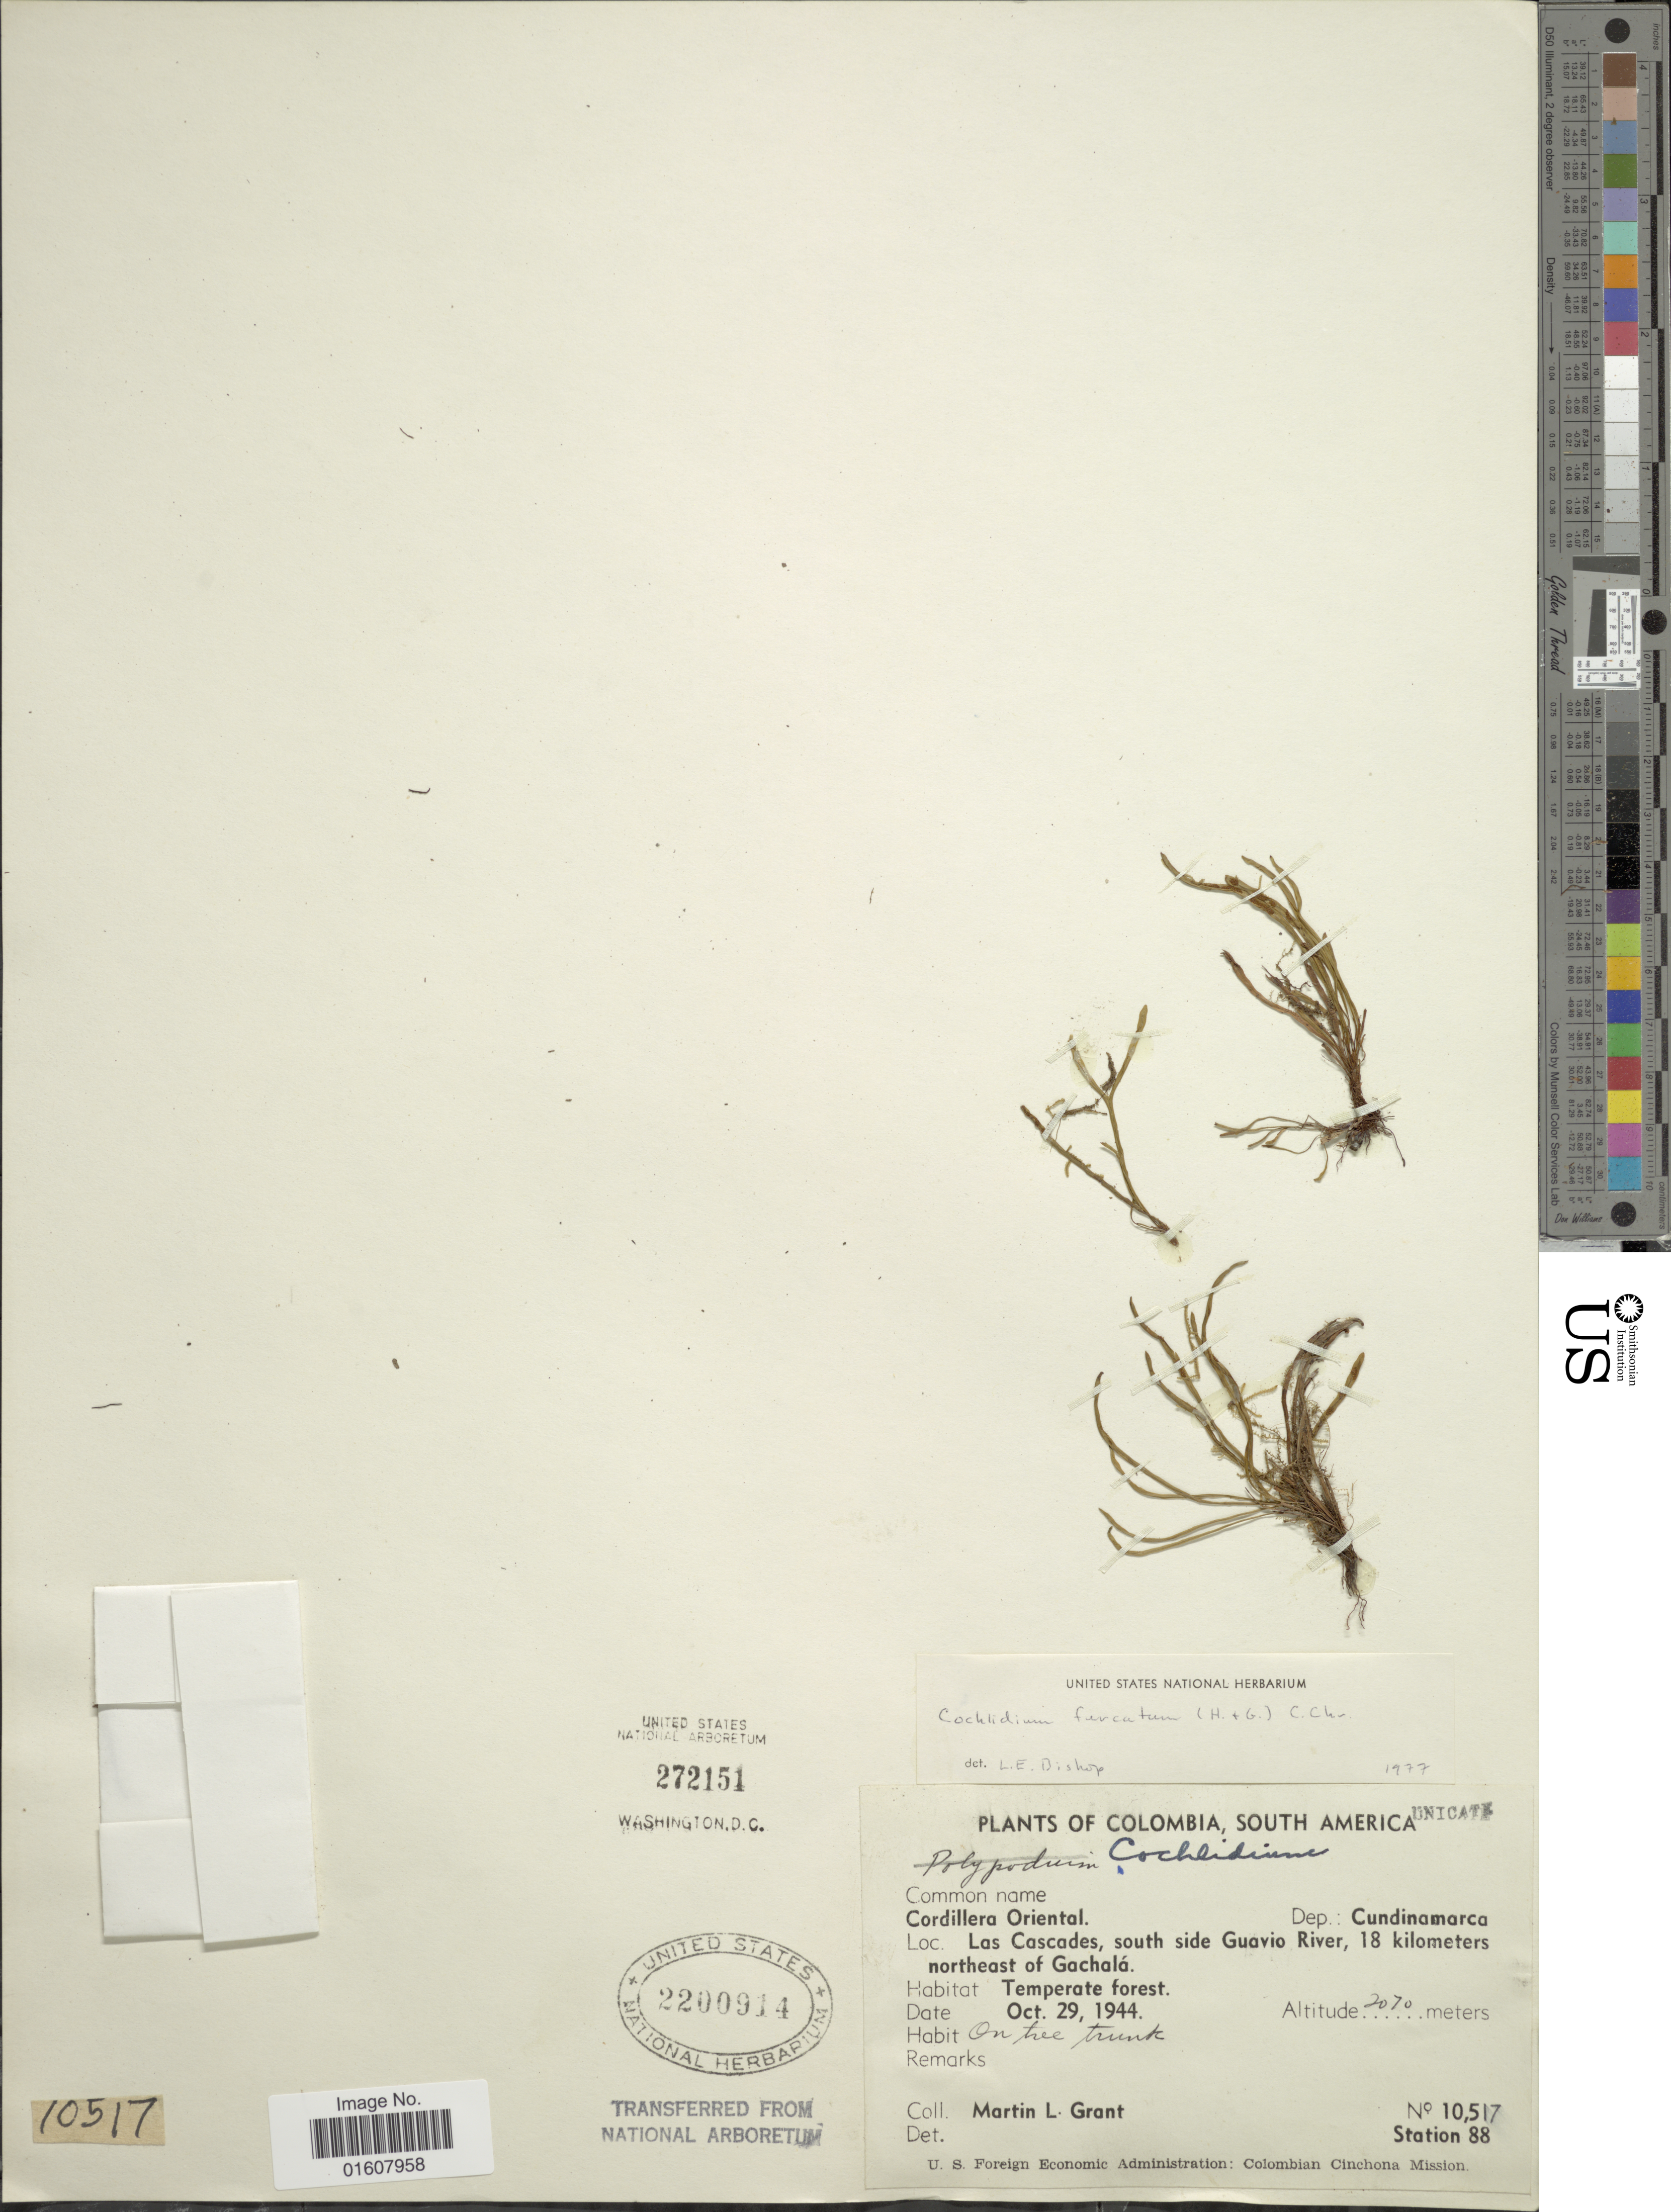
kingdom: Plantae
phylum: Tracheophyta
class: Polypodiopsida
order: Polypodiales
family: Polypodiaceae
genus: Cochlidium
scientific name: Cochlidium furcatum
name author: (Hook. & Grev.) C. Chr.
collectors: M. L. Grant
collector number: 10517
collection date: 1944-10-29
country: Colombia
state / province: Cundinamarca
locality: Cordillera Oriental. Las Cascades, south side Guavio River, 18 kilometers northeast of Gachalá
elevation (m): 2070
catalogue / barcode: US 2200914